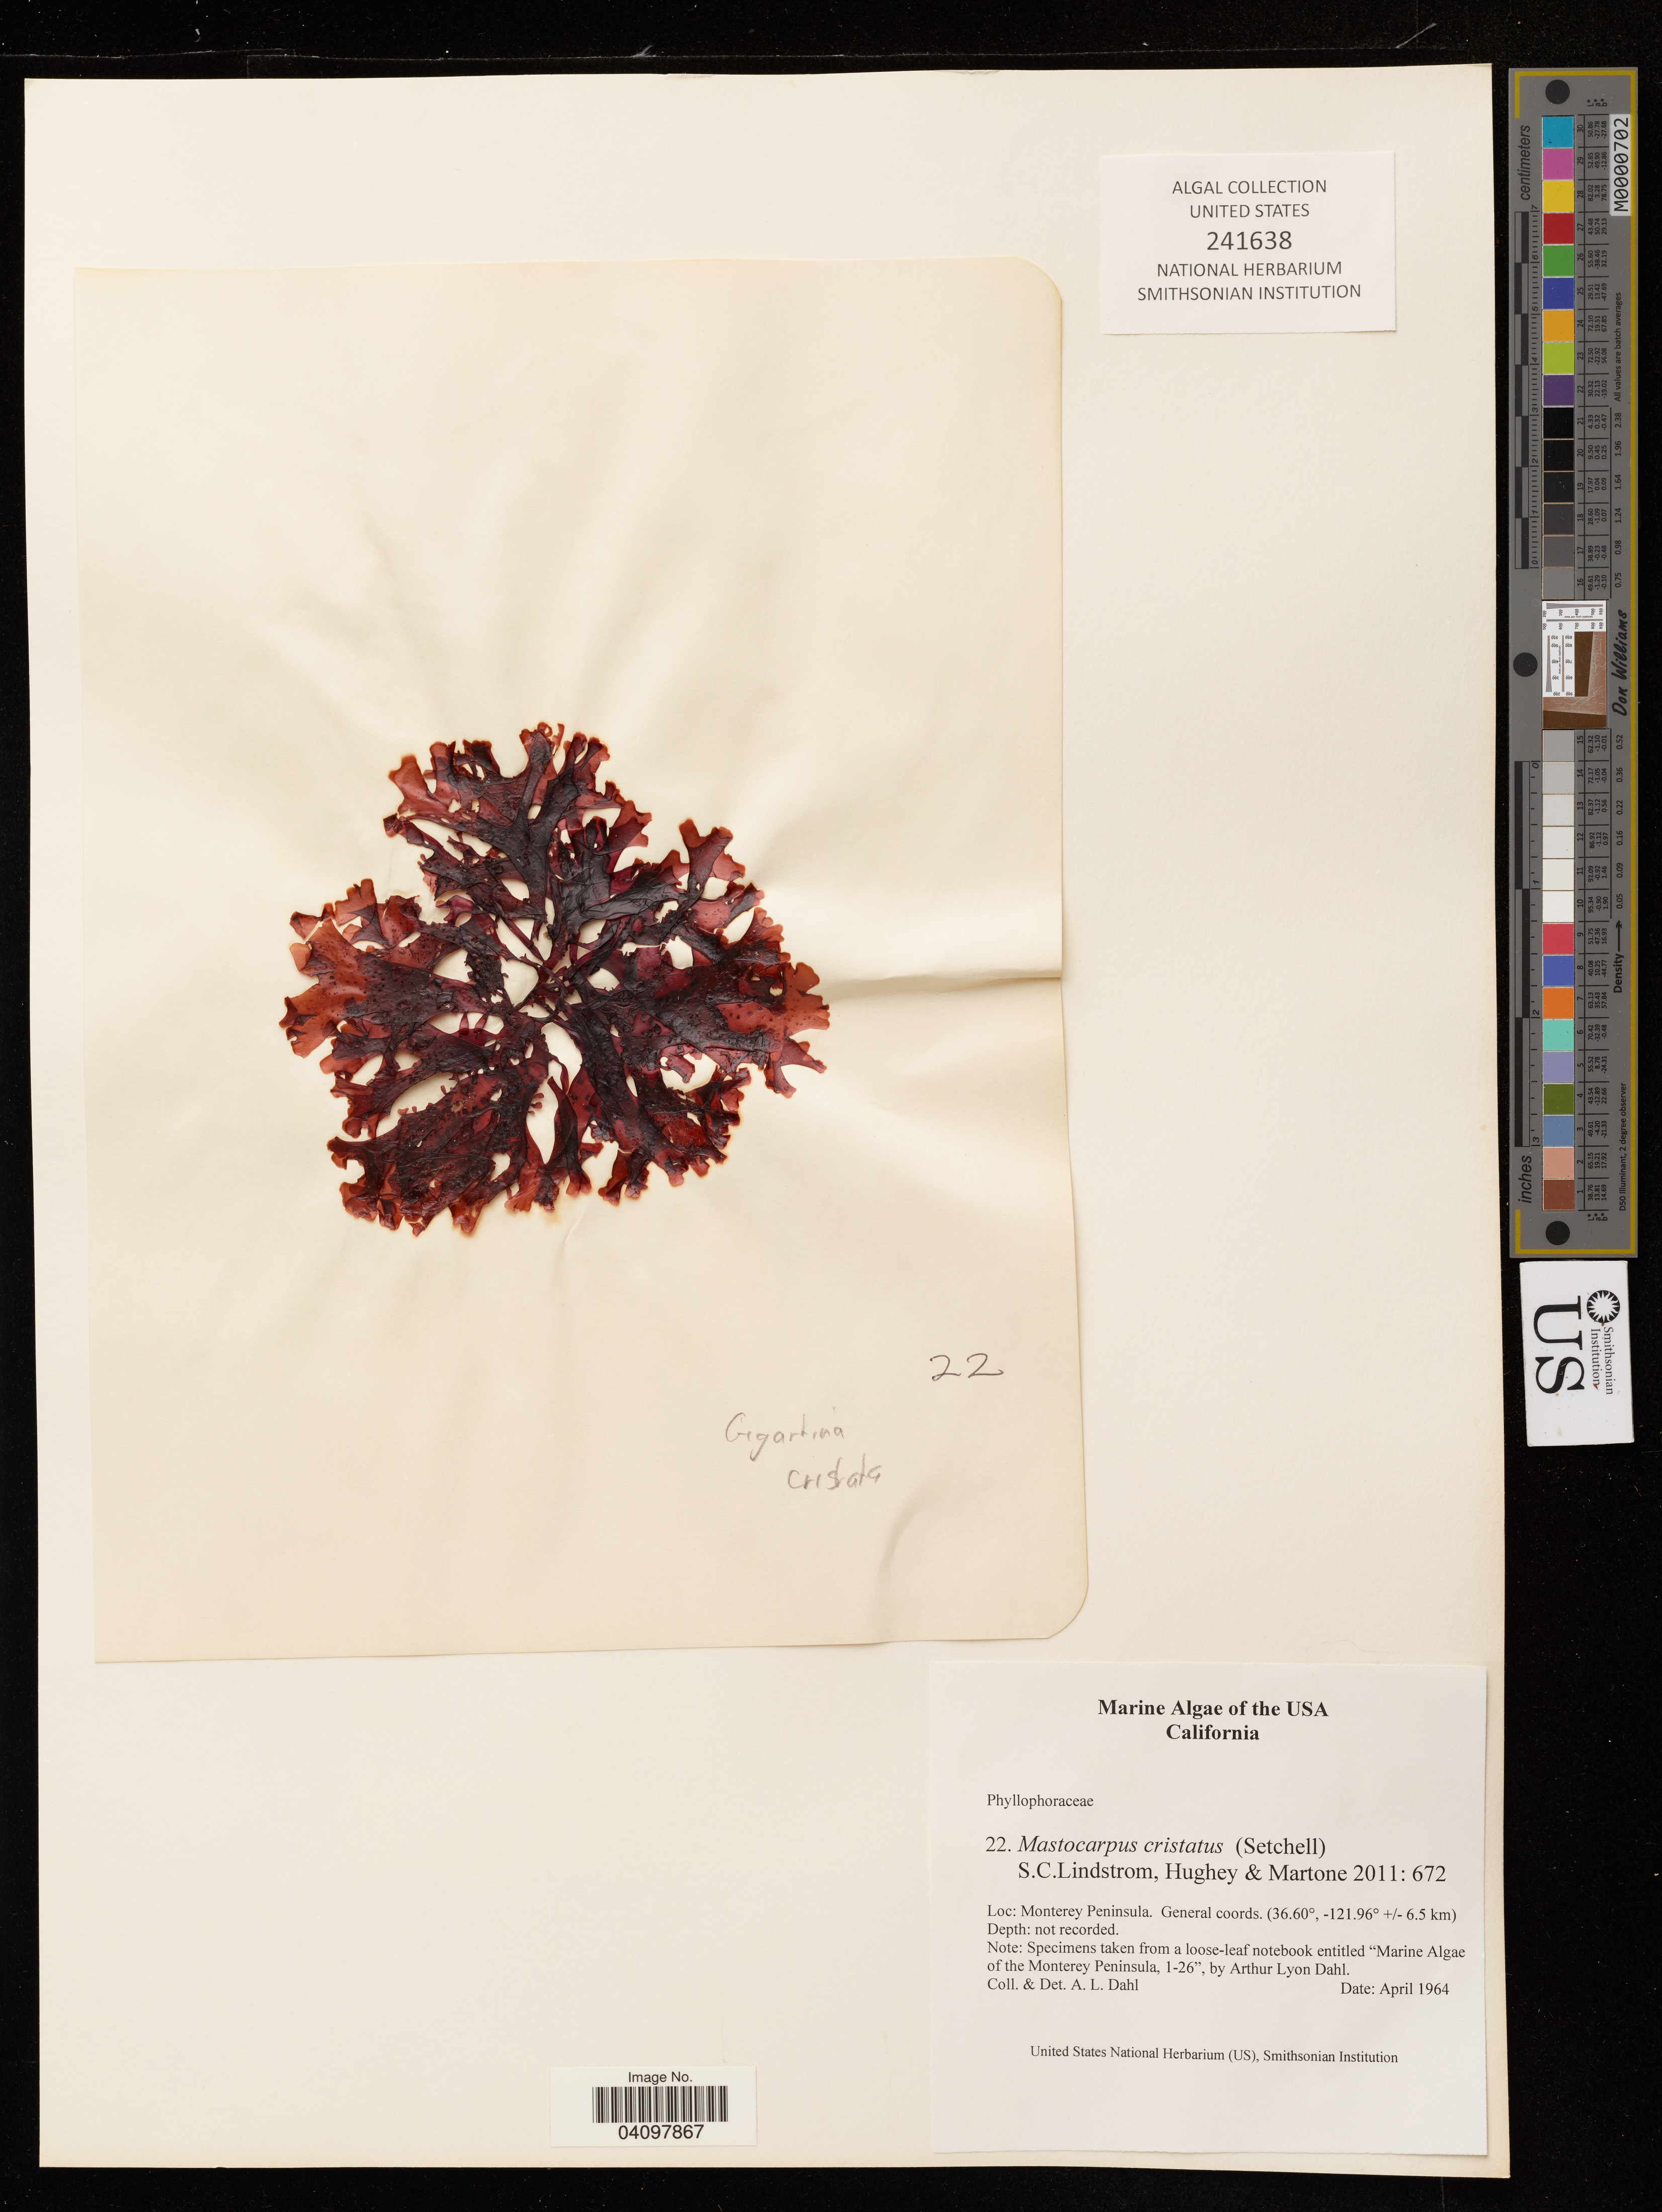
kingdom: Plantae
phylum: Rhodophyta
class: Florideophyceae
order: Gigartinales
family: Gigartinaceae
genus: Gigartina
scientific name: Gigartina cristata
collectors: A. Dahl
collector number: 22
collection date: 1964-04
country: United States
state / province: California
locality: Monterey Peninsula.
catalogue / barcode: US 241638